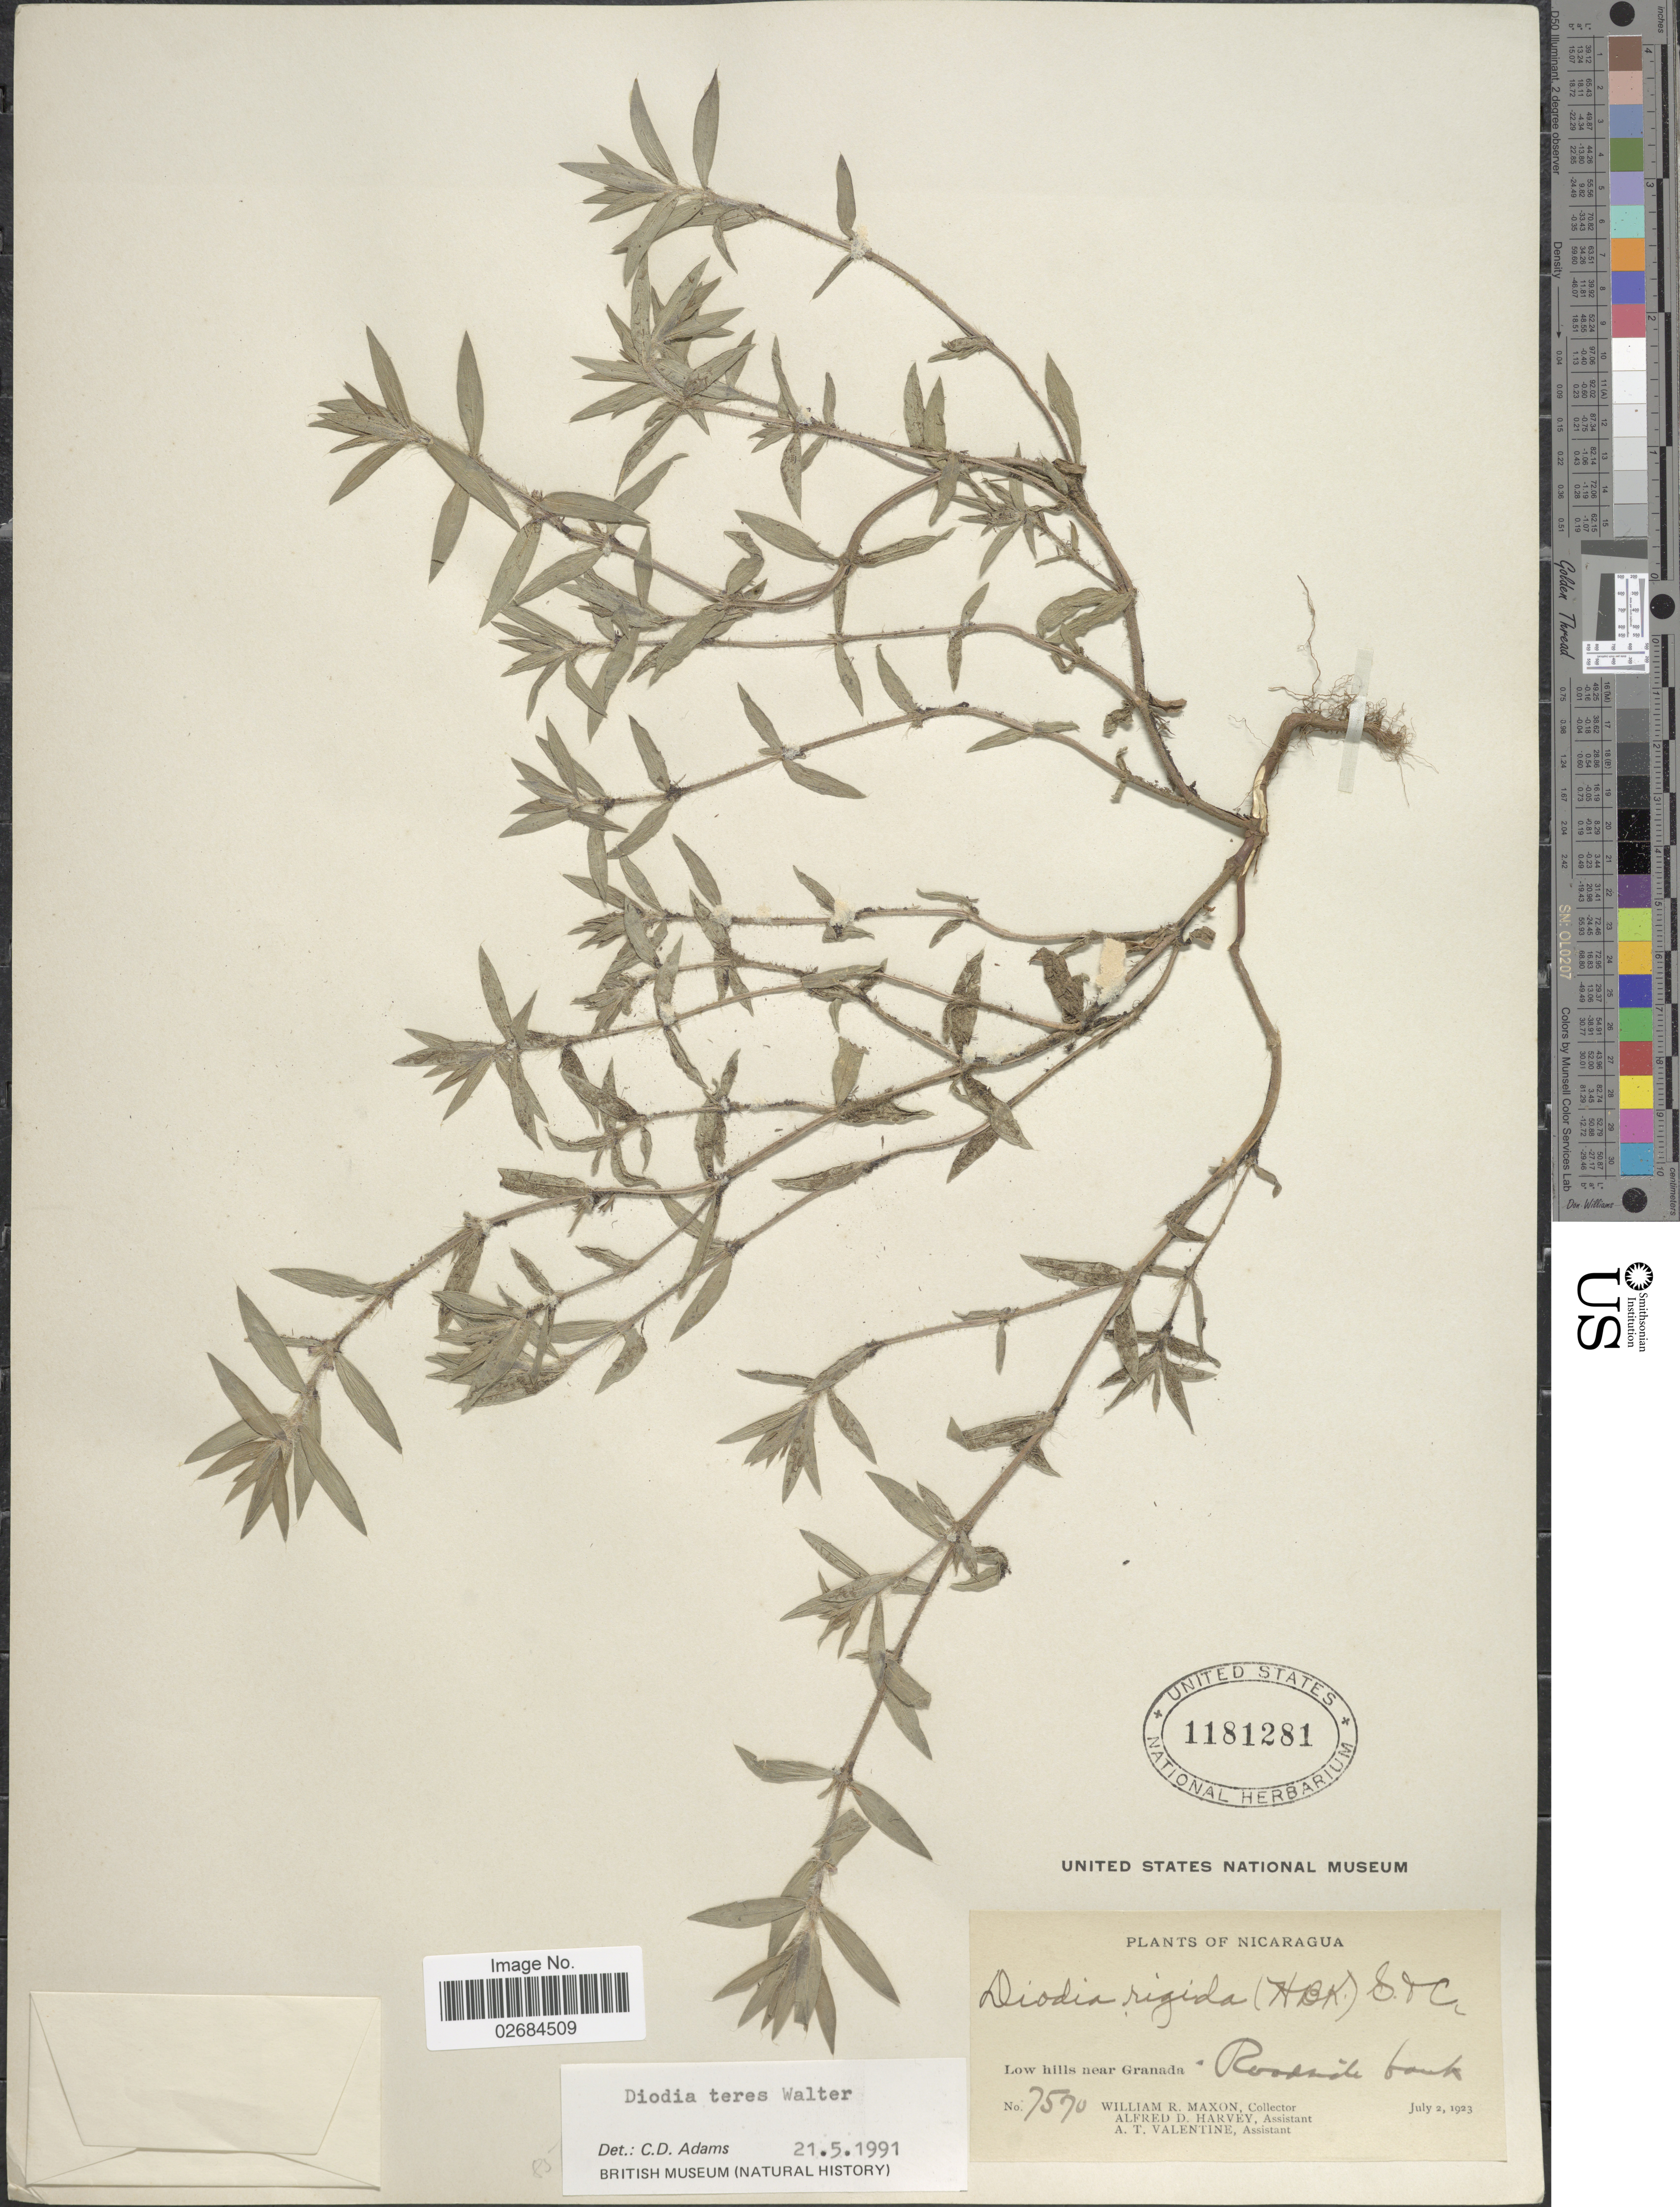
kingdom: Plantae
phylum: Tracheophyta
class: Magnoliopsida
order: Gentianales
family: Rubiaceae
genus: Diodia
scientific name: Diodia teres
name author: Walter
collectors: W. R. Maxon, A. D. Harvey & A. Valentine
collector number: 7570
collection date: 1923-07-02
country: Nicaragua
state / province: Granada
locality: Low hills near Granada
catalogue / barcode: US 1181281